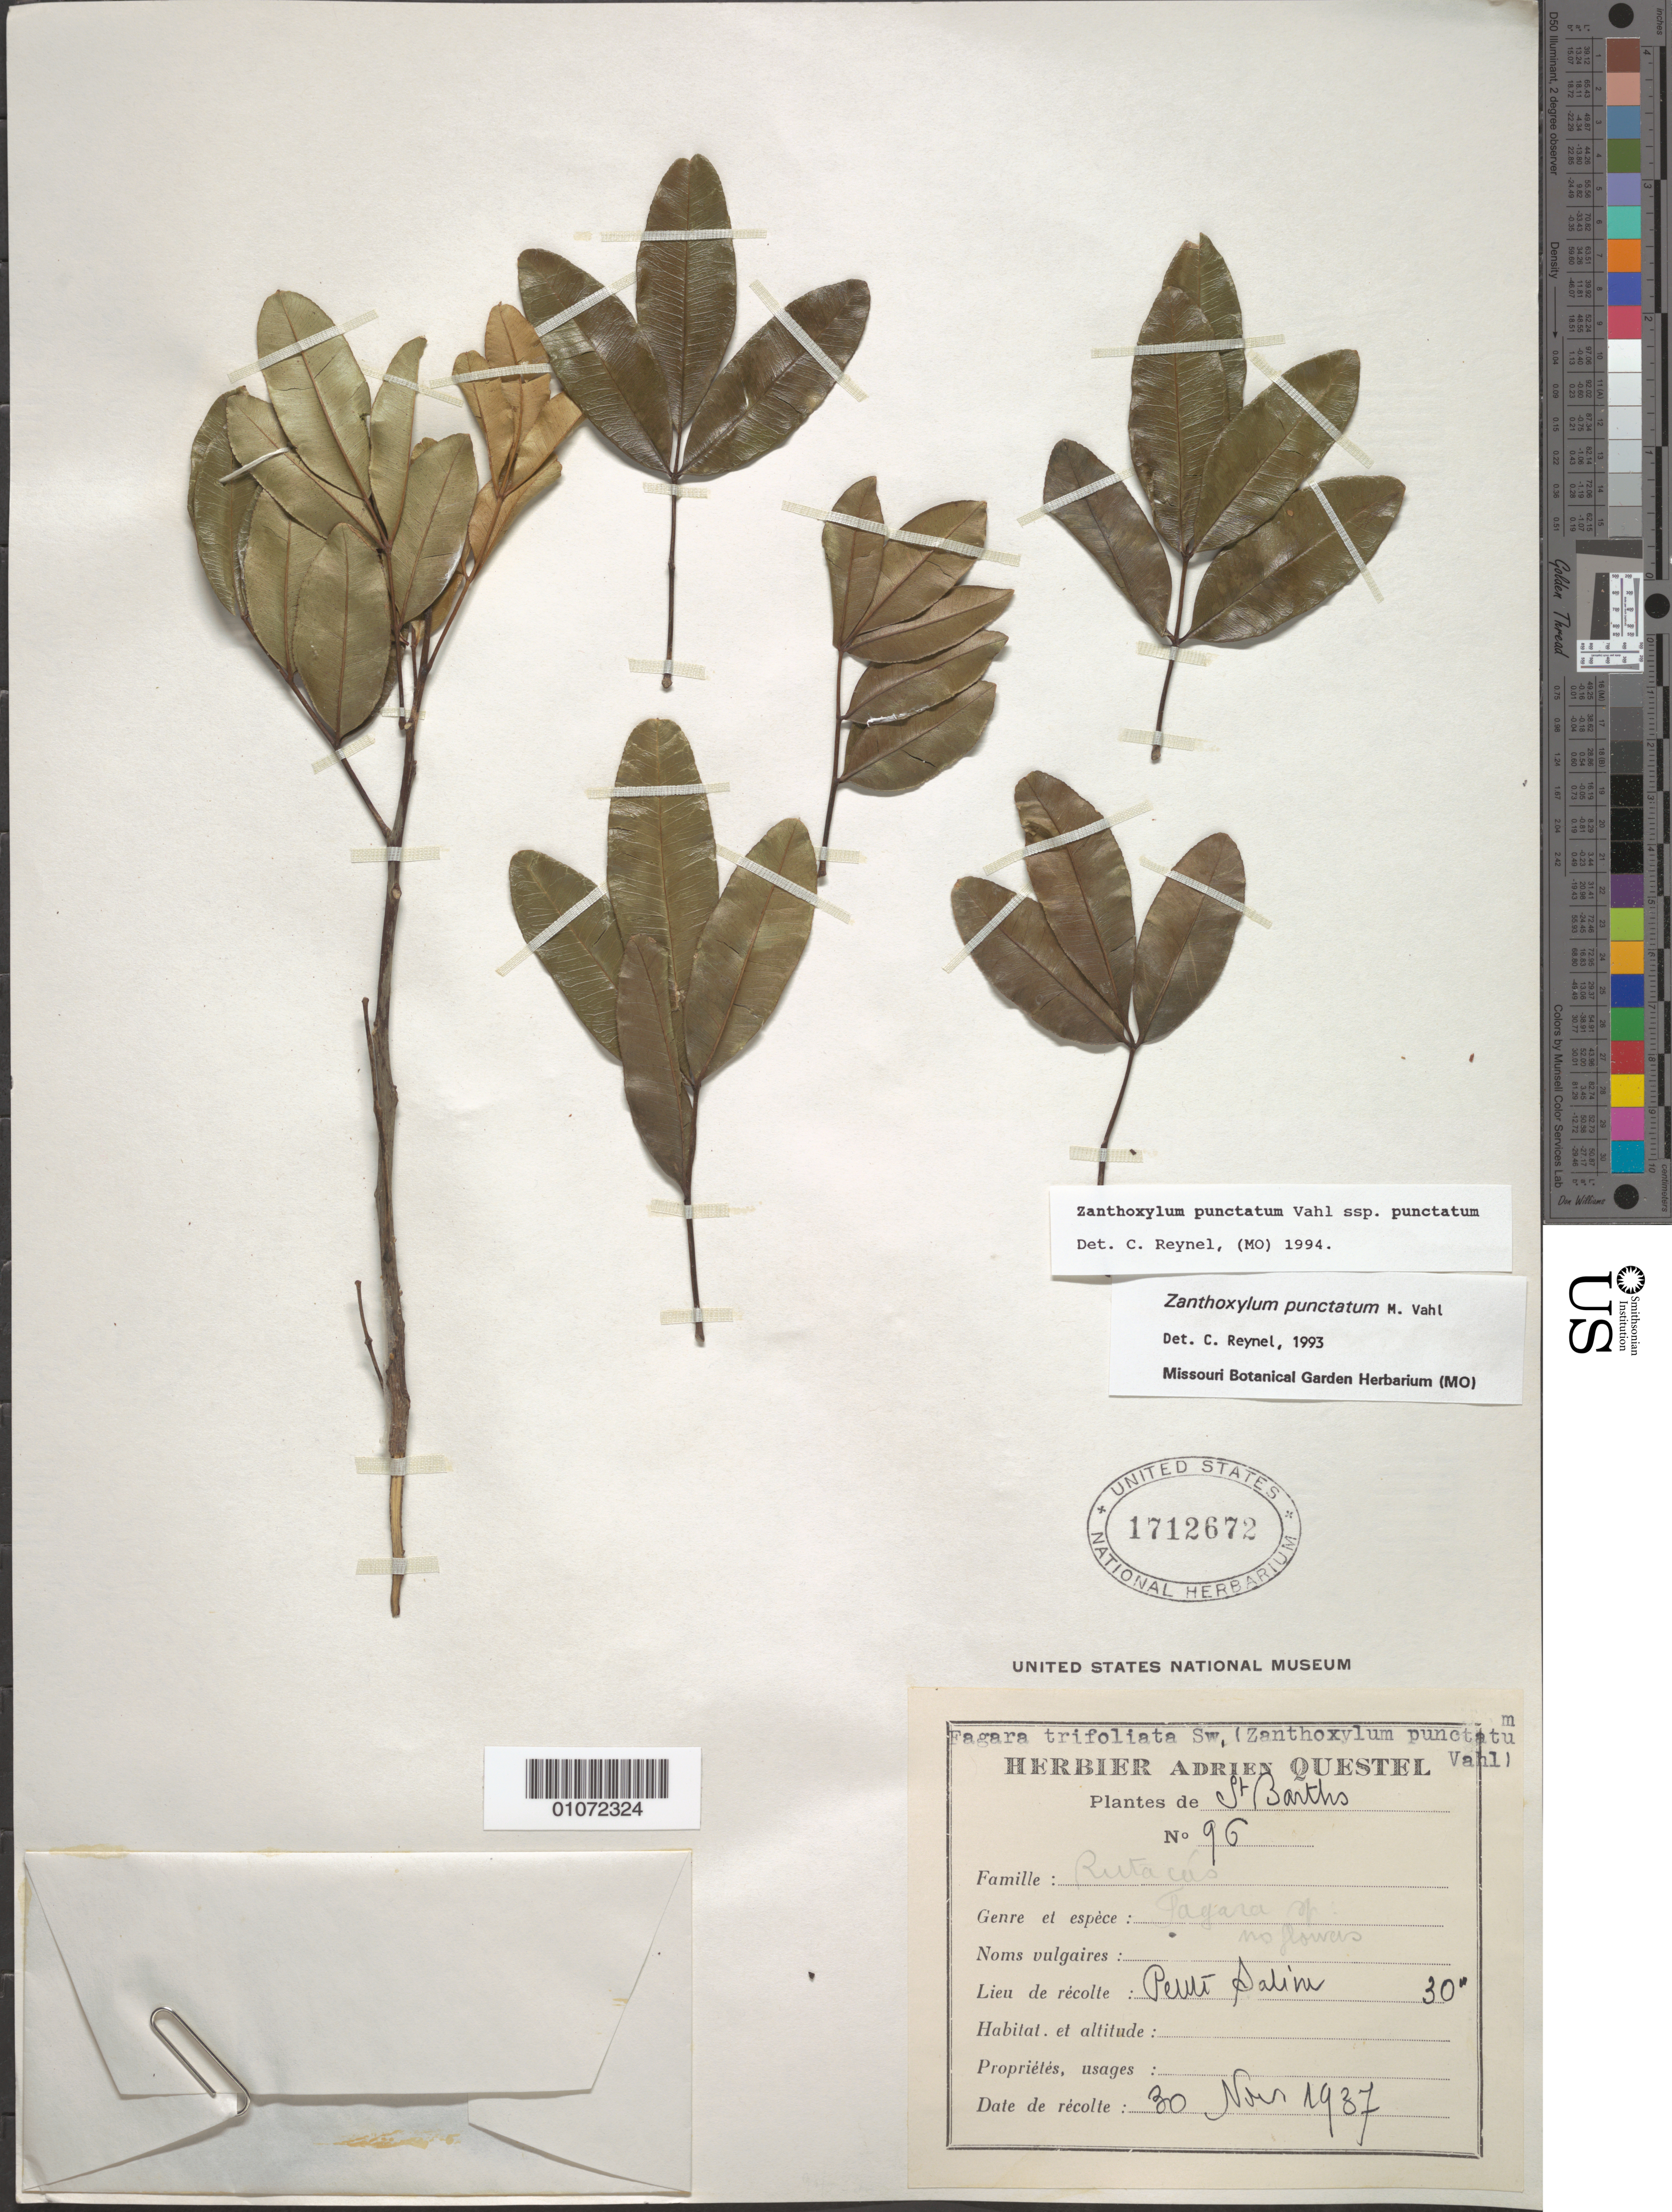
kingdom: Plantae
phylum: Tracheophyta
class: Magnoliopsida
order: Sapindales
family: Rutaceae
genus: Zanthoxylum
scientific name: Zanthoxylum punctatum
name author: Vahl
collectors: A. Questel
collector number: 96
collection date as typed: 30 Nov 1937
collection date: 1937-11-30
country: Saint Barthélemy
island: St. Barthélemy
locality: Peiui Salin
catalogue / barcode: US 1712672